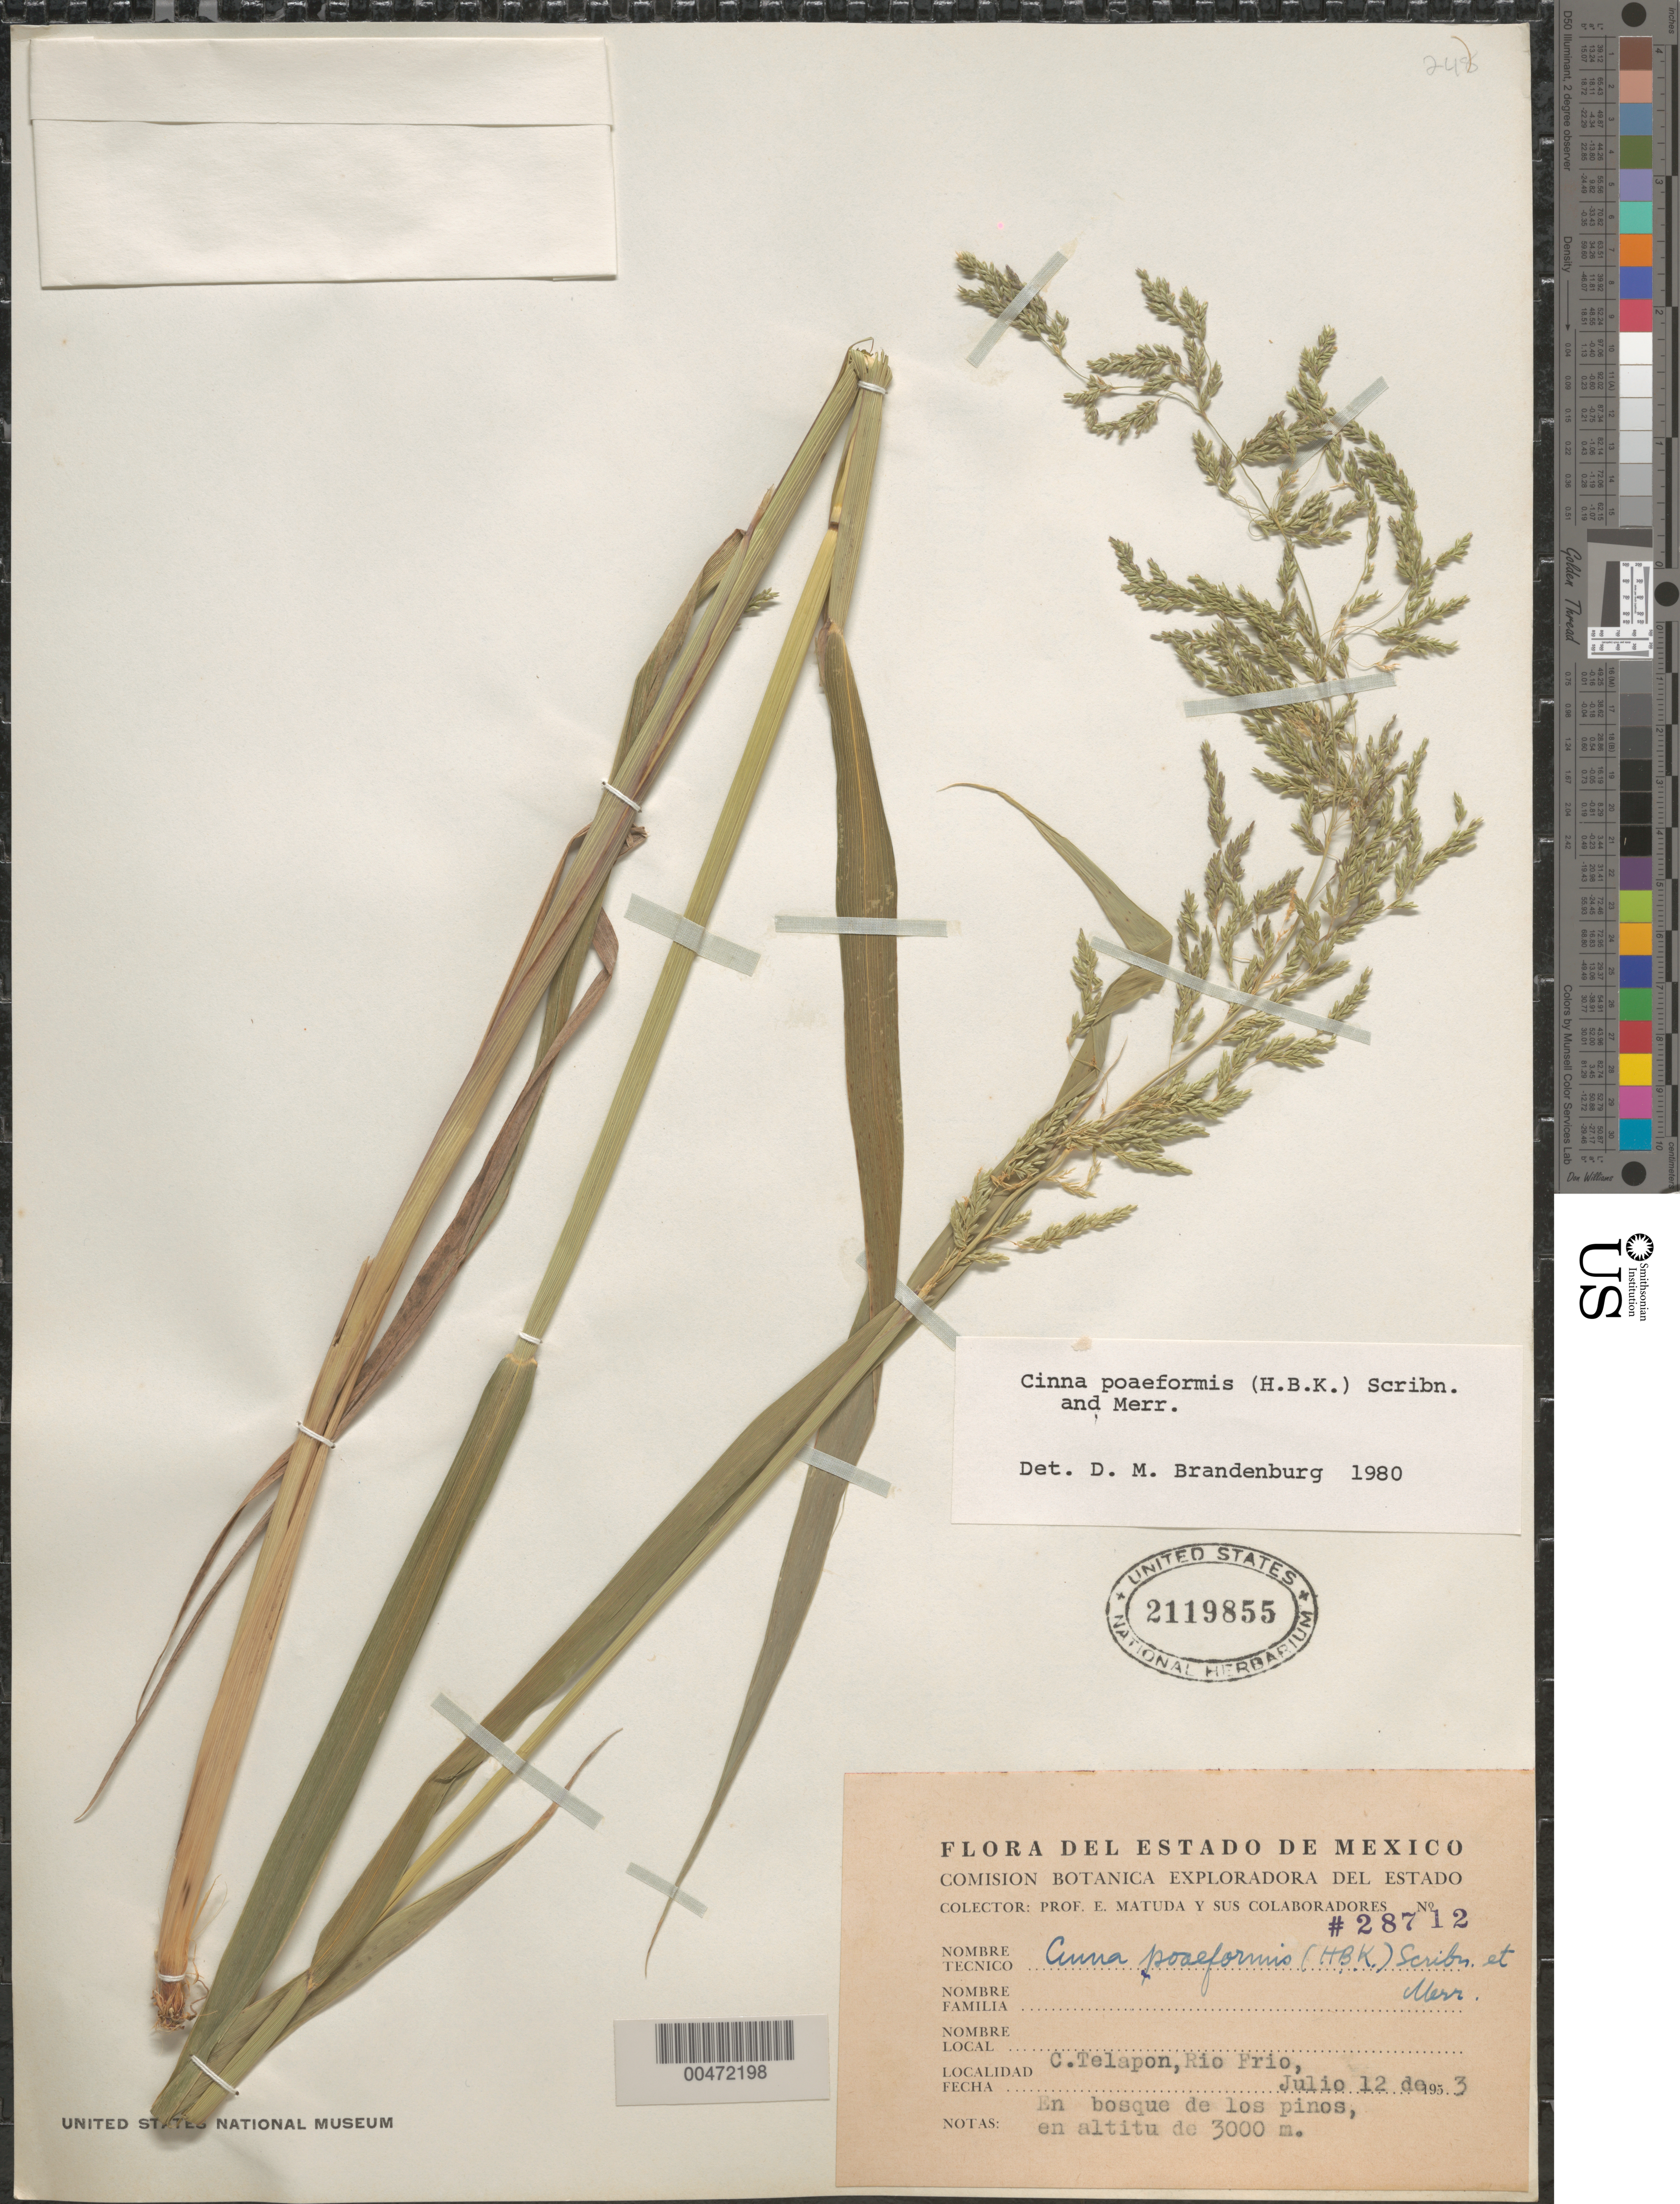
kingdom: Plantae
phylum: Tracheophyta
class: Liliopsida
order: Poales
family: Poaceae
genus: Cinna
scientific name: Cinna poiformis (Kunth) Scribn. & Merr.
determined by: Brandenburg, D. M.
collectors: E. Matuda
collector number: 28712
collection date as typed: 12 Jul 1953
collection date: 1953-07-12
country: Mexico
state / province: México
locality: C. Telapon, Rio Frio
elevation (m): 3000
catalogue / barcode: US 2119855